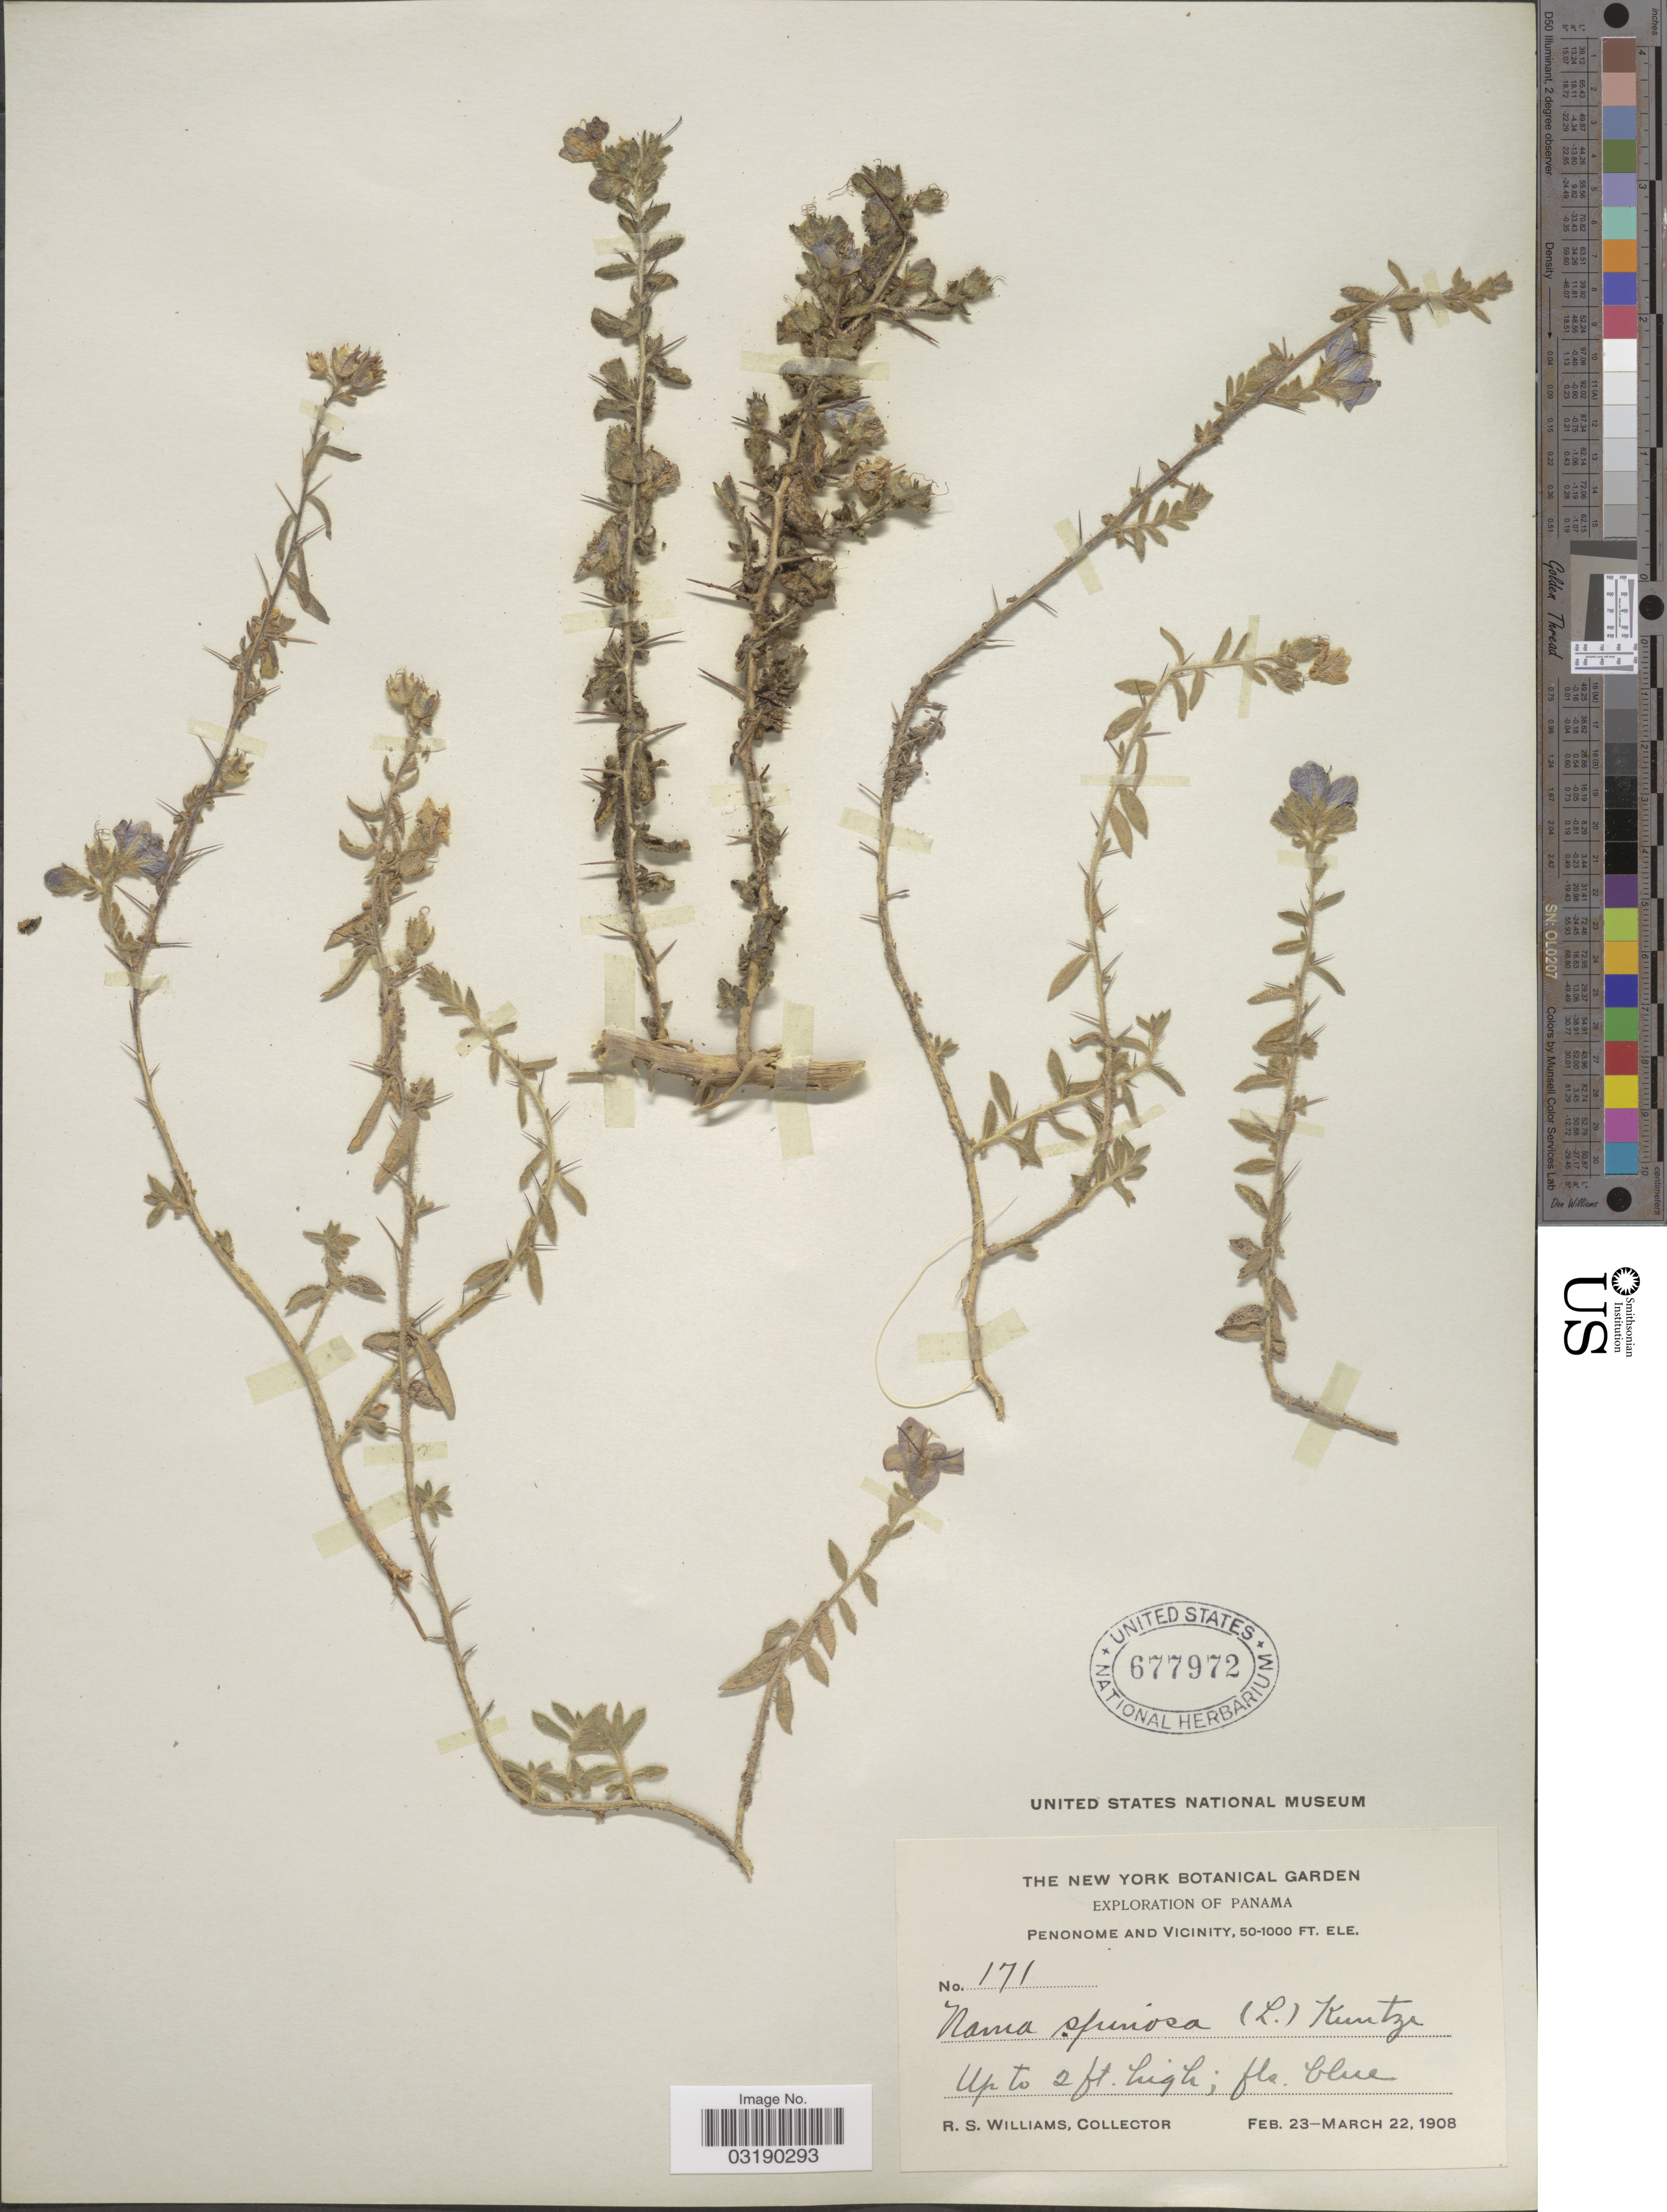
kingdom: Plantae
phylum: Tracheophyta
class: Magnoliopsida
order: Solanales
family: Hydroleaceae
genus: Hydrolea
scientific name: Hydrolea spinosa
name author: L.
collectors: R. S. Williams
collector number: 171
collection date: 1908-02-23/1908-03-22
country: Panama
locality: Penonome and Vicinity.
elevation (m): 15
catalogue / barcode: US 677972